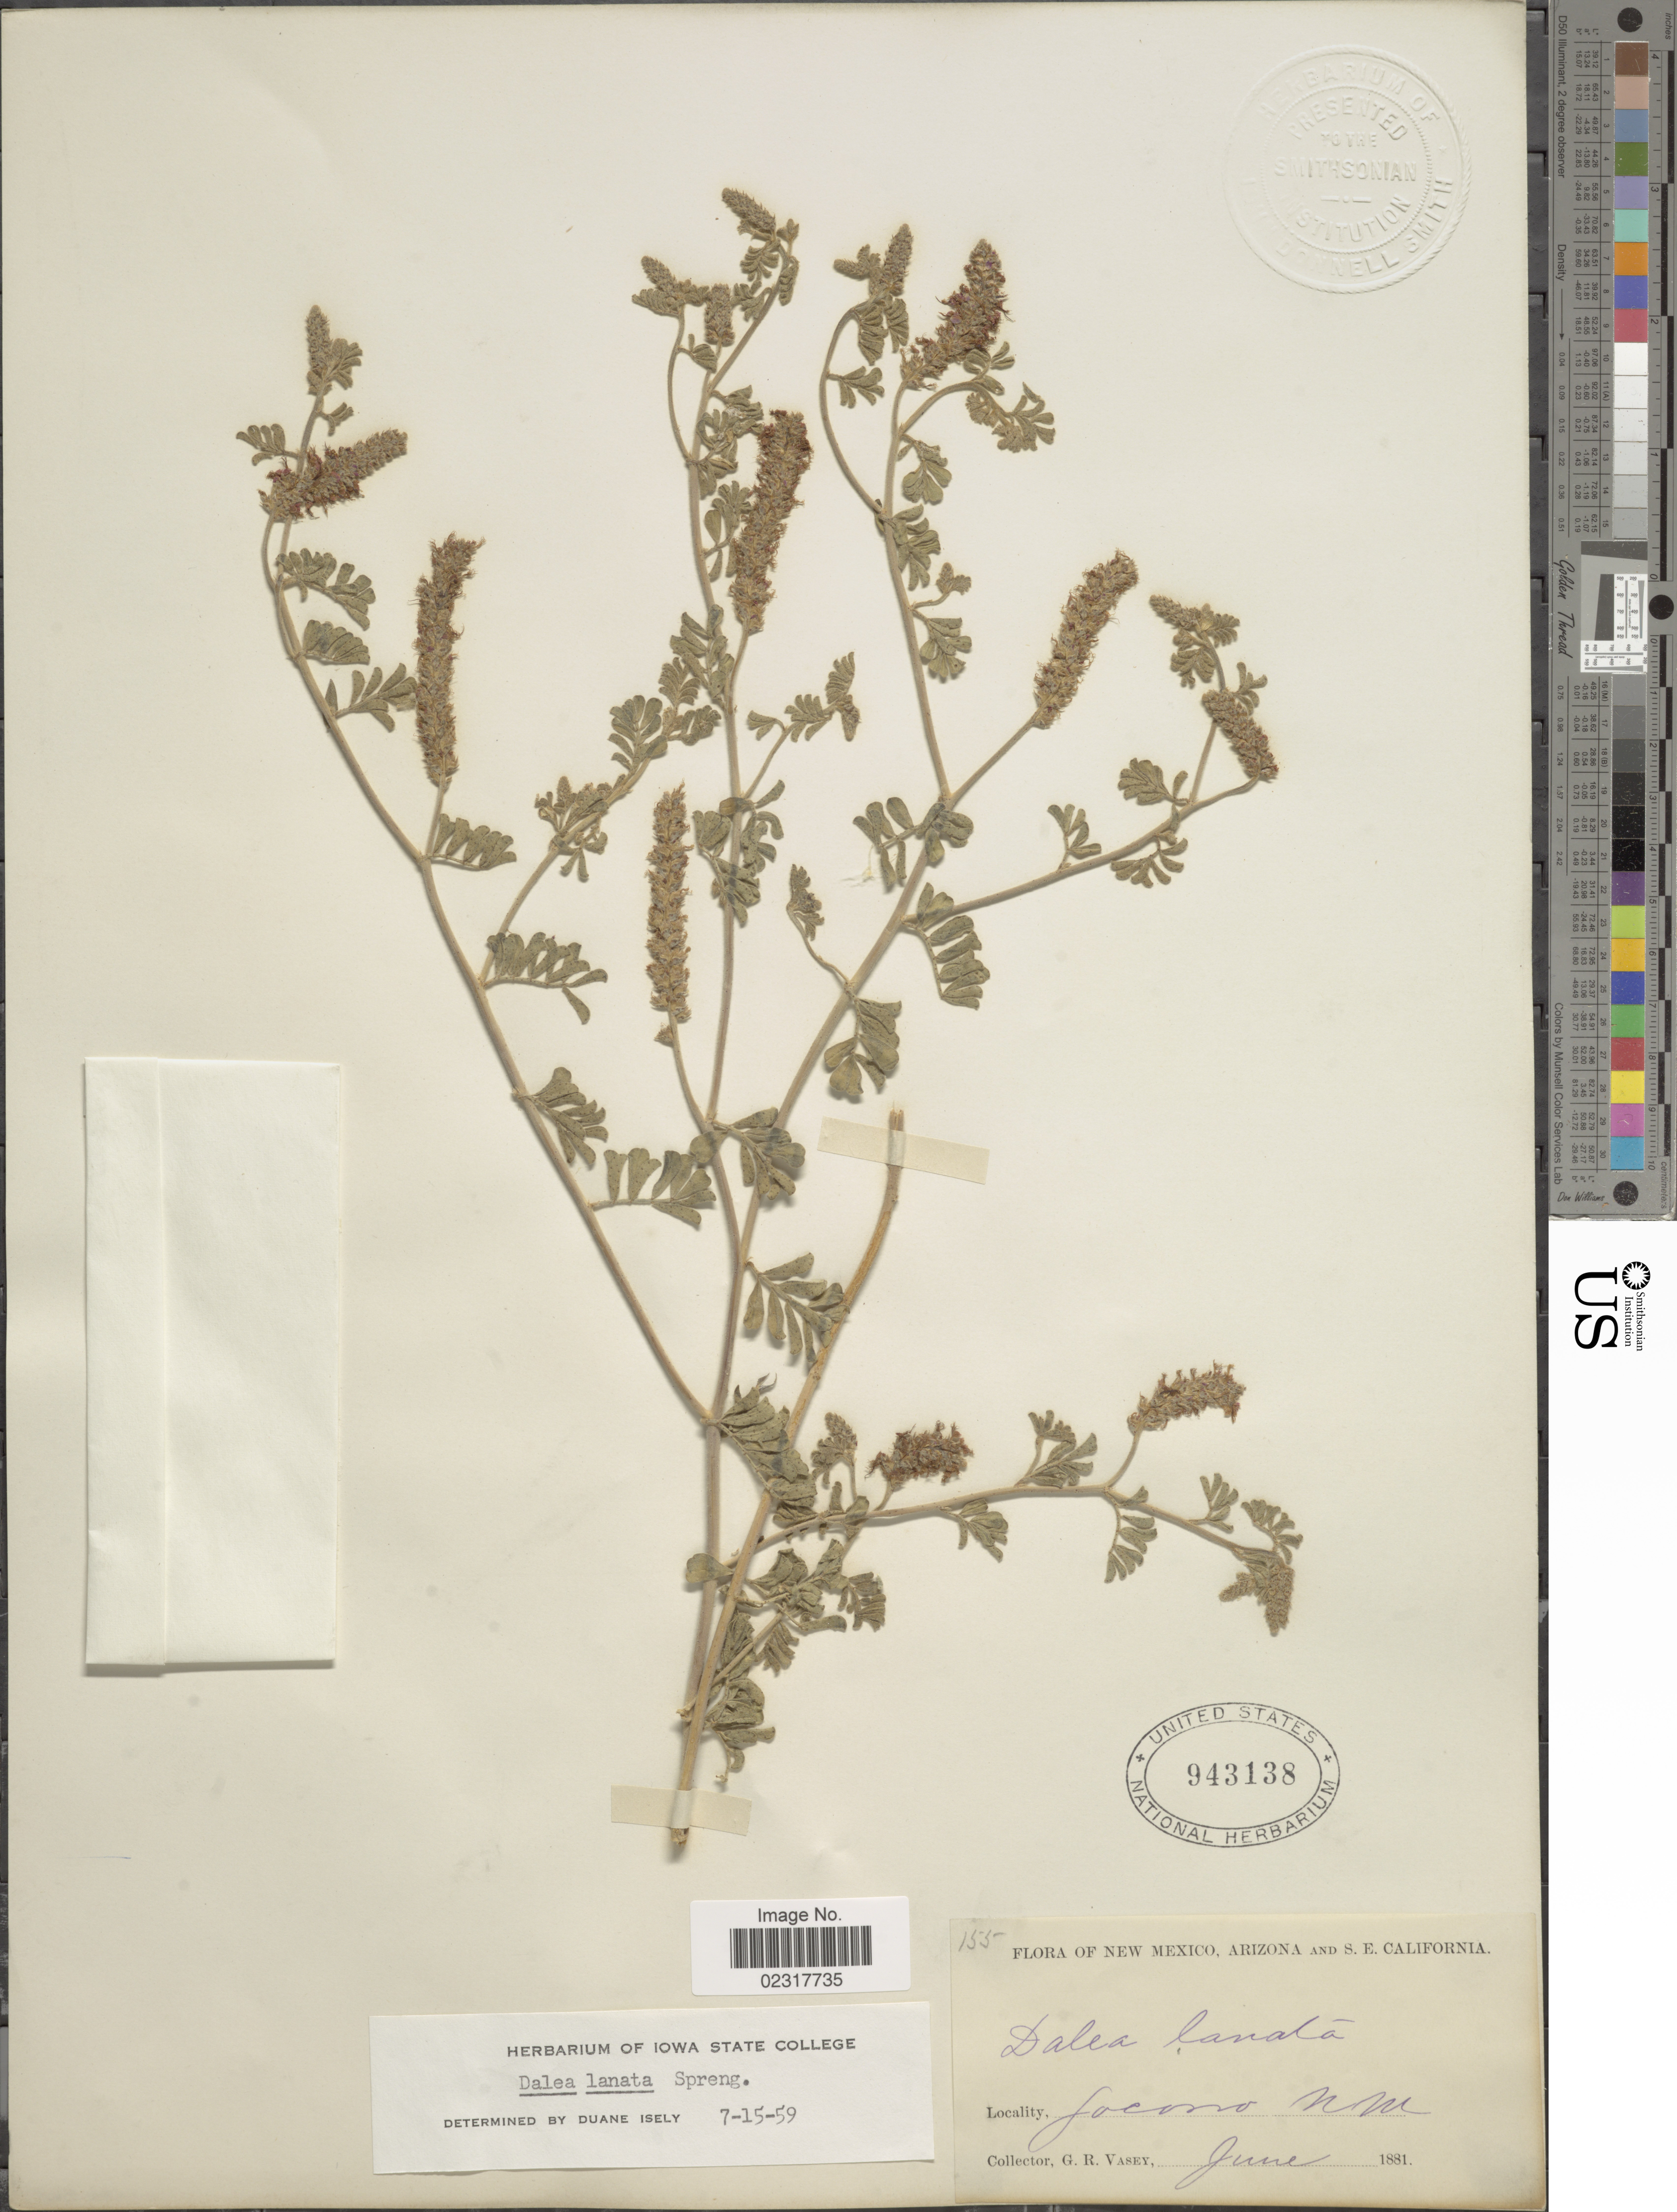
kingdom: Plantae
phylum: Tracheophyta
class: Magnoliopsida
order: Fabales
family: Fabaceae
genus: Dalea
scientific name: Dalea lanata var. lanata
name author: Spreng.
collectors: G. R. Vasey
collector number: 155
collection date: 1881-06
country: United States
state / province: New Mexico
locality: Socorro, N.M.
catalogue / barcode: US 943138